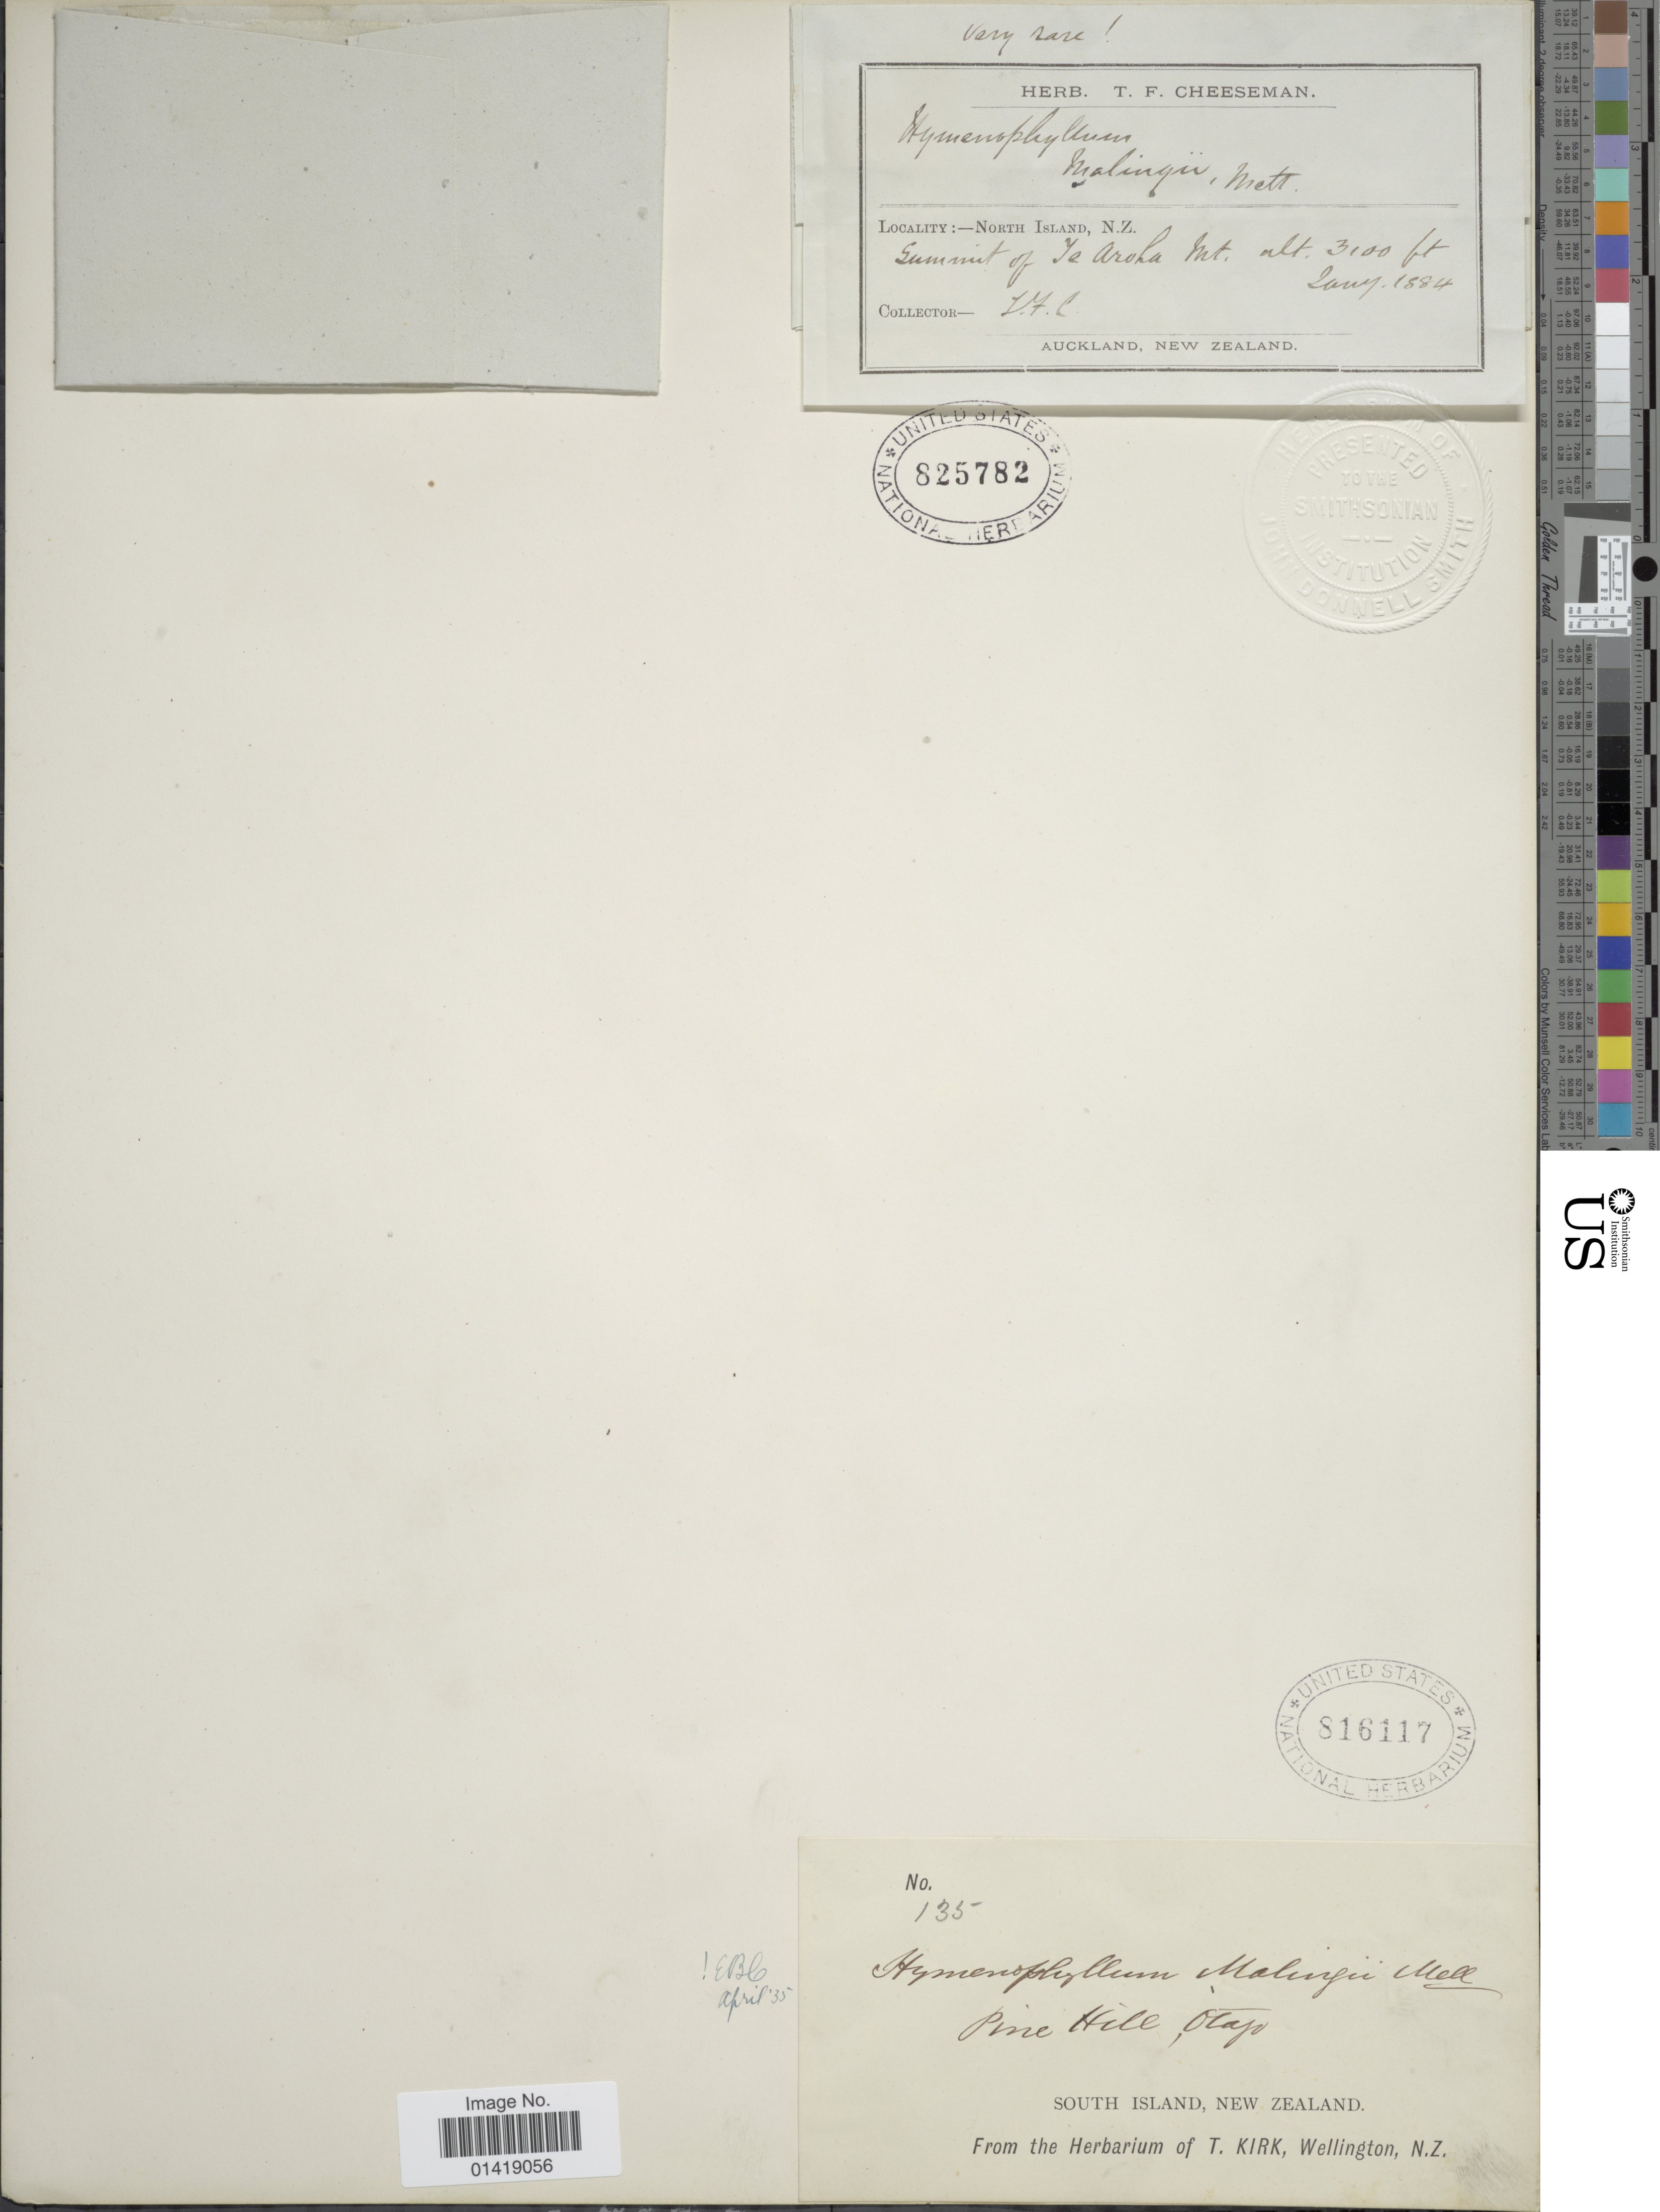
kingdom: Plantae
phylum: Tracheophyta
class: Polypodiopsida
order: Hymenophyllales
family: Hymenophyllaceae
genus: Hymenophyllum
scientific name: Hymenophyllum malingii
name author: (Hook.) Mett.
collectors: T. F. Cheeseman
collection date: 1884-01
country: New Zealand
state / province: Auckland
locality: North Island N.Z. summit of Le Aroha Mt.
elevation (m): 945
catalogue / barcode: US 825782-2